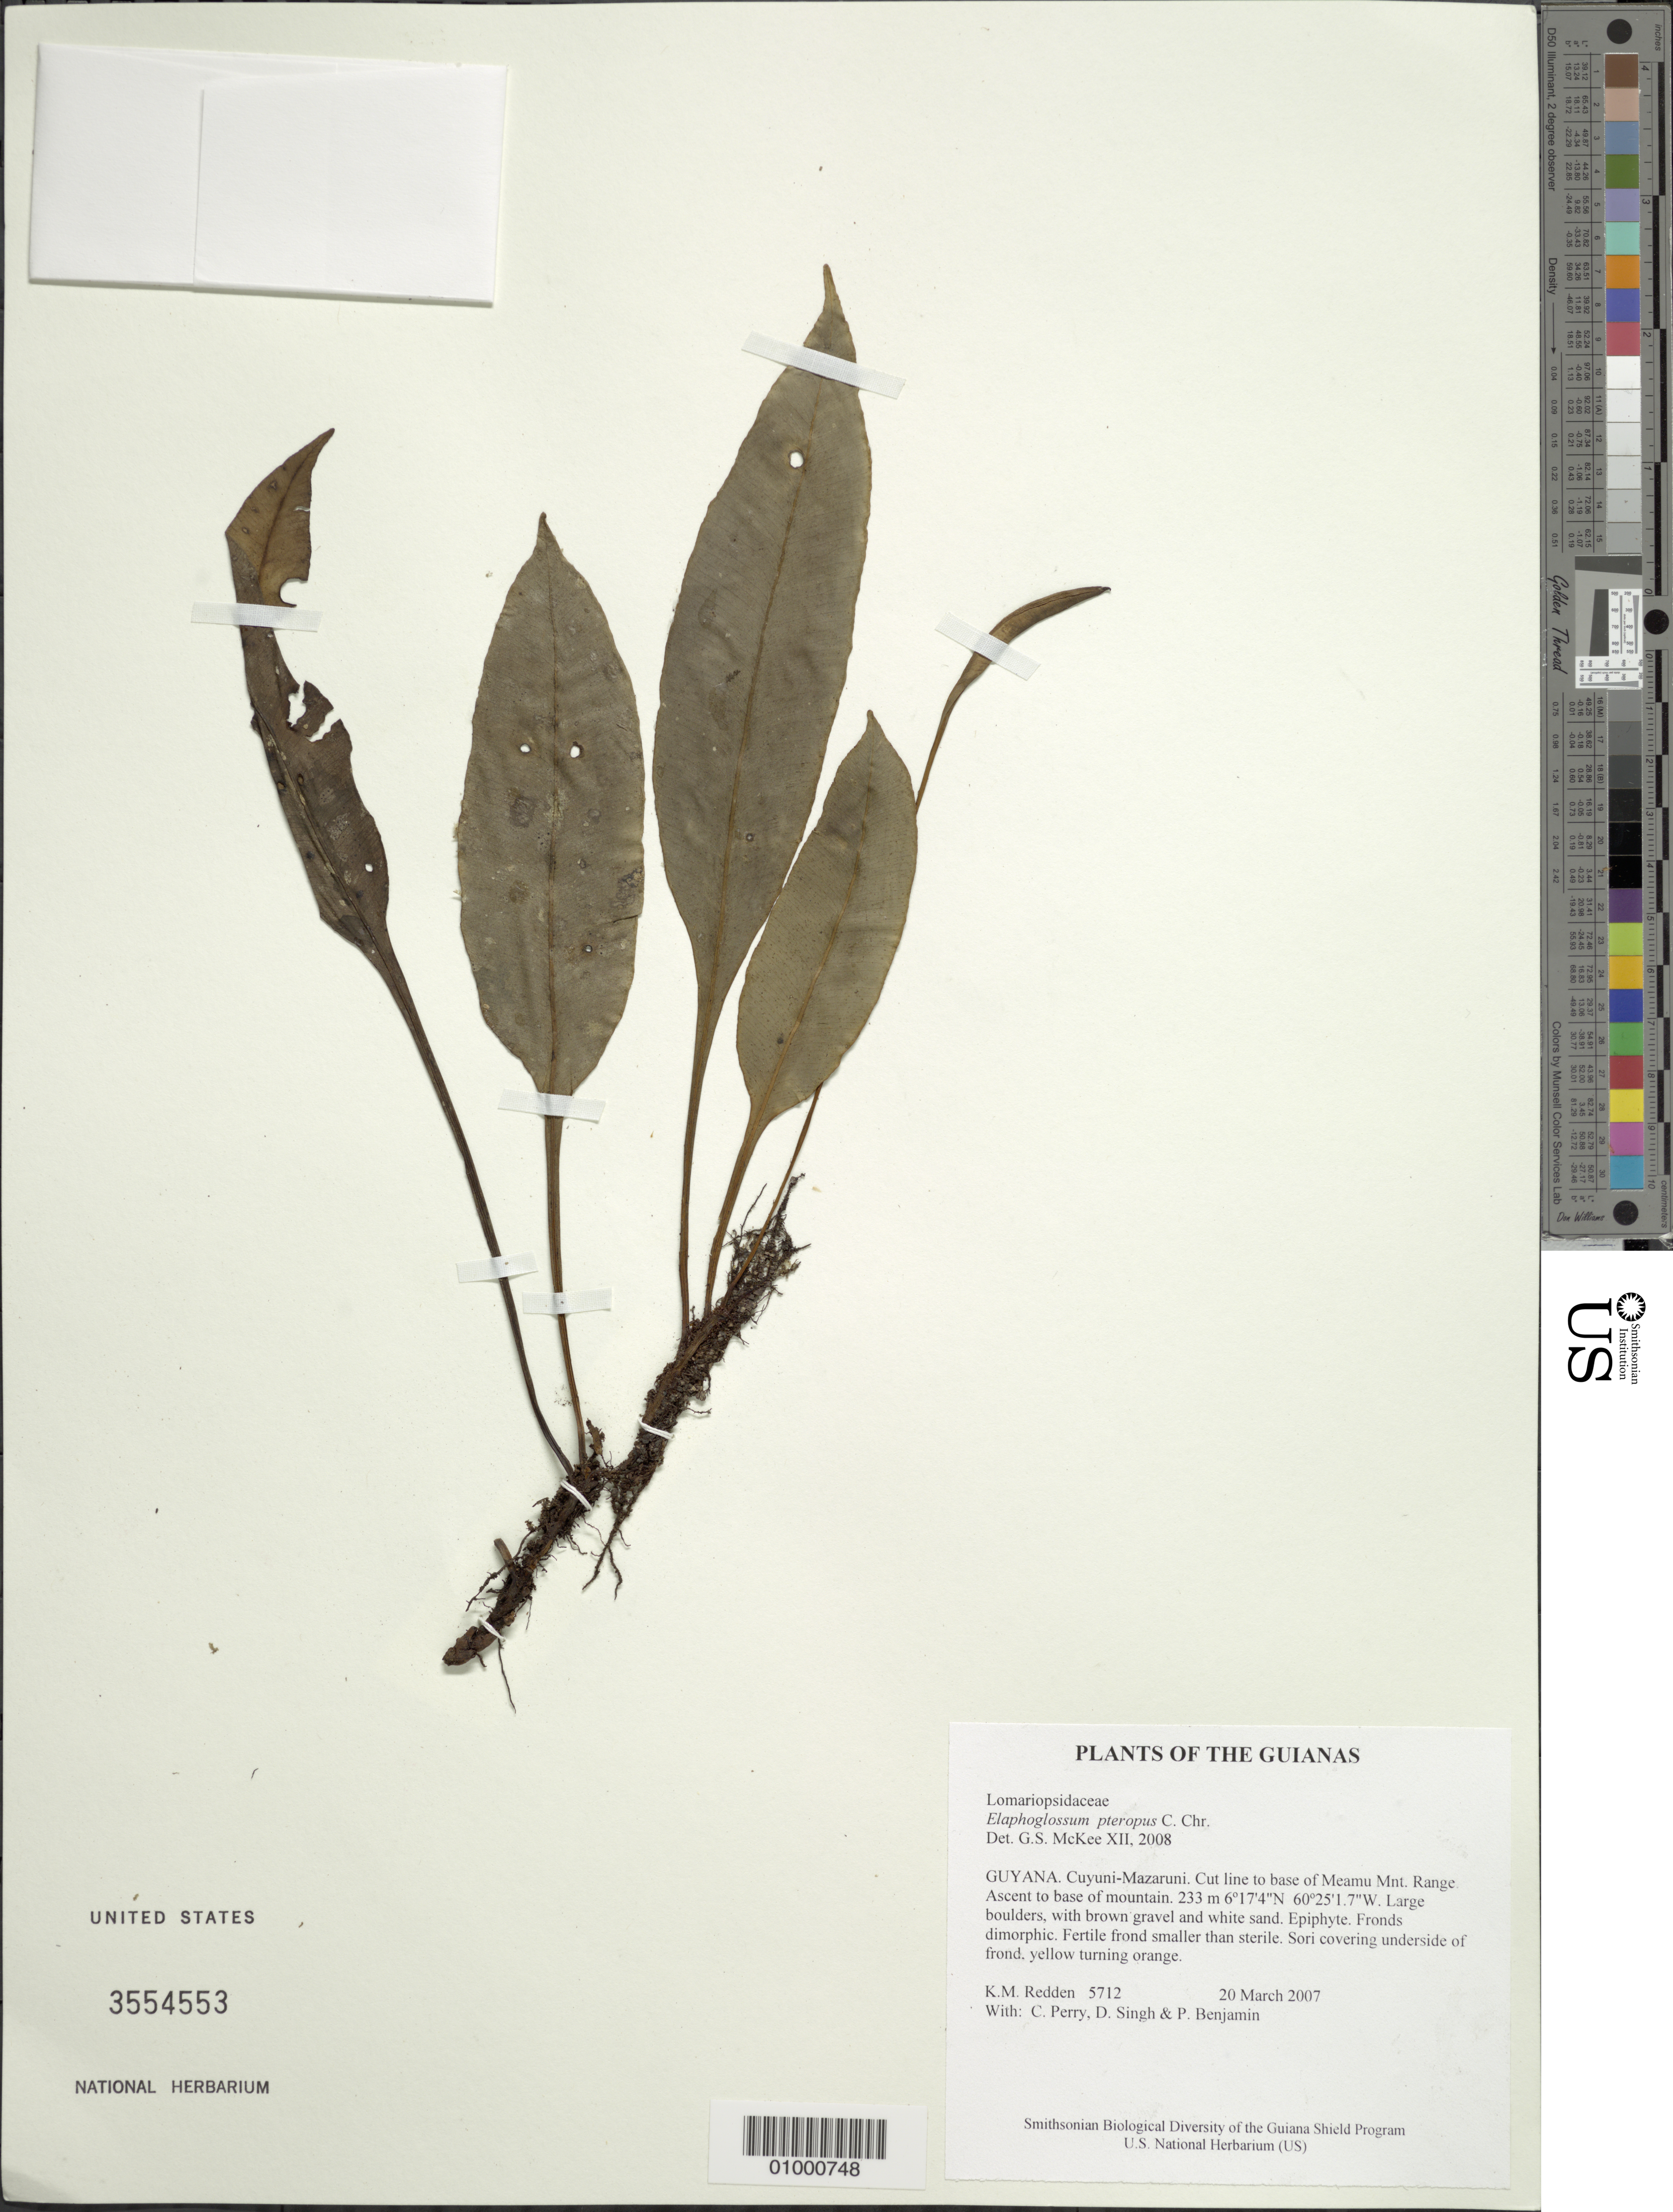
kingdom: Plantae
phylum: Tracheophyta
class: Polypodiopsida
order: Polypodiales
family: Dryopteridaceae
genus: Elaphoglossum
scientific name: Elaphoglossum pteropus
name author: C. Chr.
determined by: McKee, G. S., (US), NMNH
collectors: K. M. Redden, C. Perry, D. Singh & P. Benjamin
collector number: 5712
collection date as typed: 20 March 2007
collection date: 2007-03-20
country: Guyana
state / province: Cuyuni-Mazaruni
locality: Cut line to base of Meamu Mnt. Range. Ascent to base of mountain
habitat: Large boulders, with brown gravel and white sand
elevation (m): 233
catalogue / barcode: US 3554553